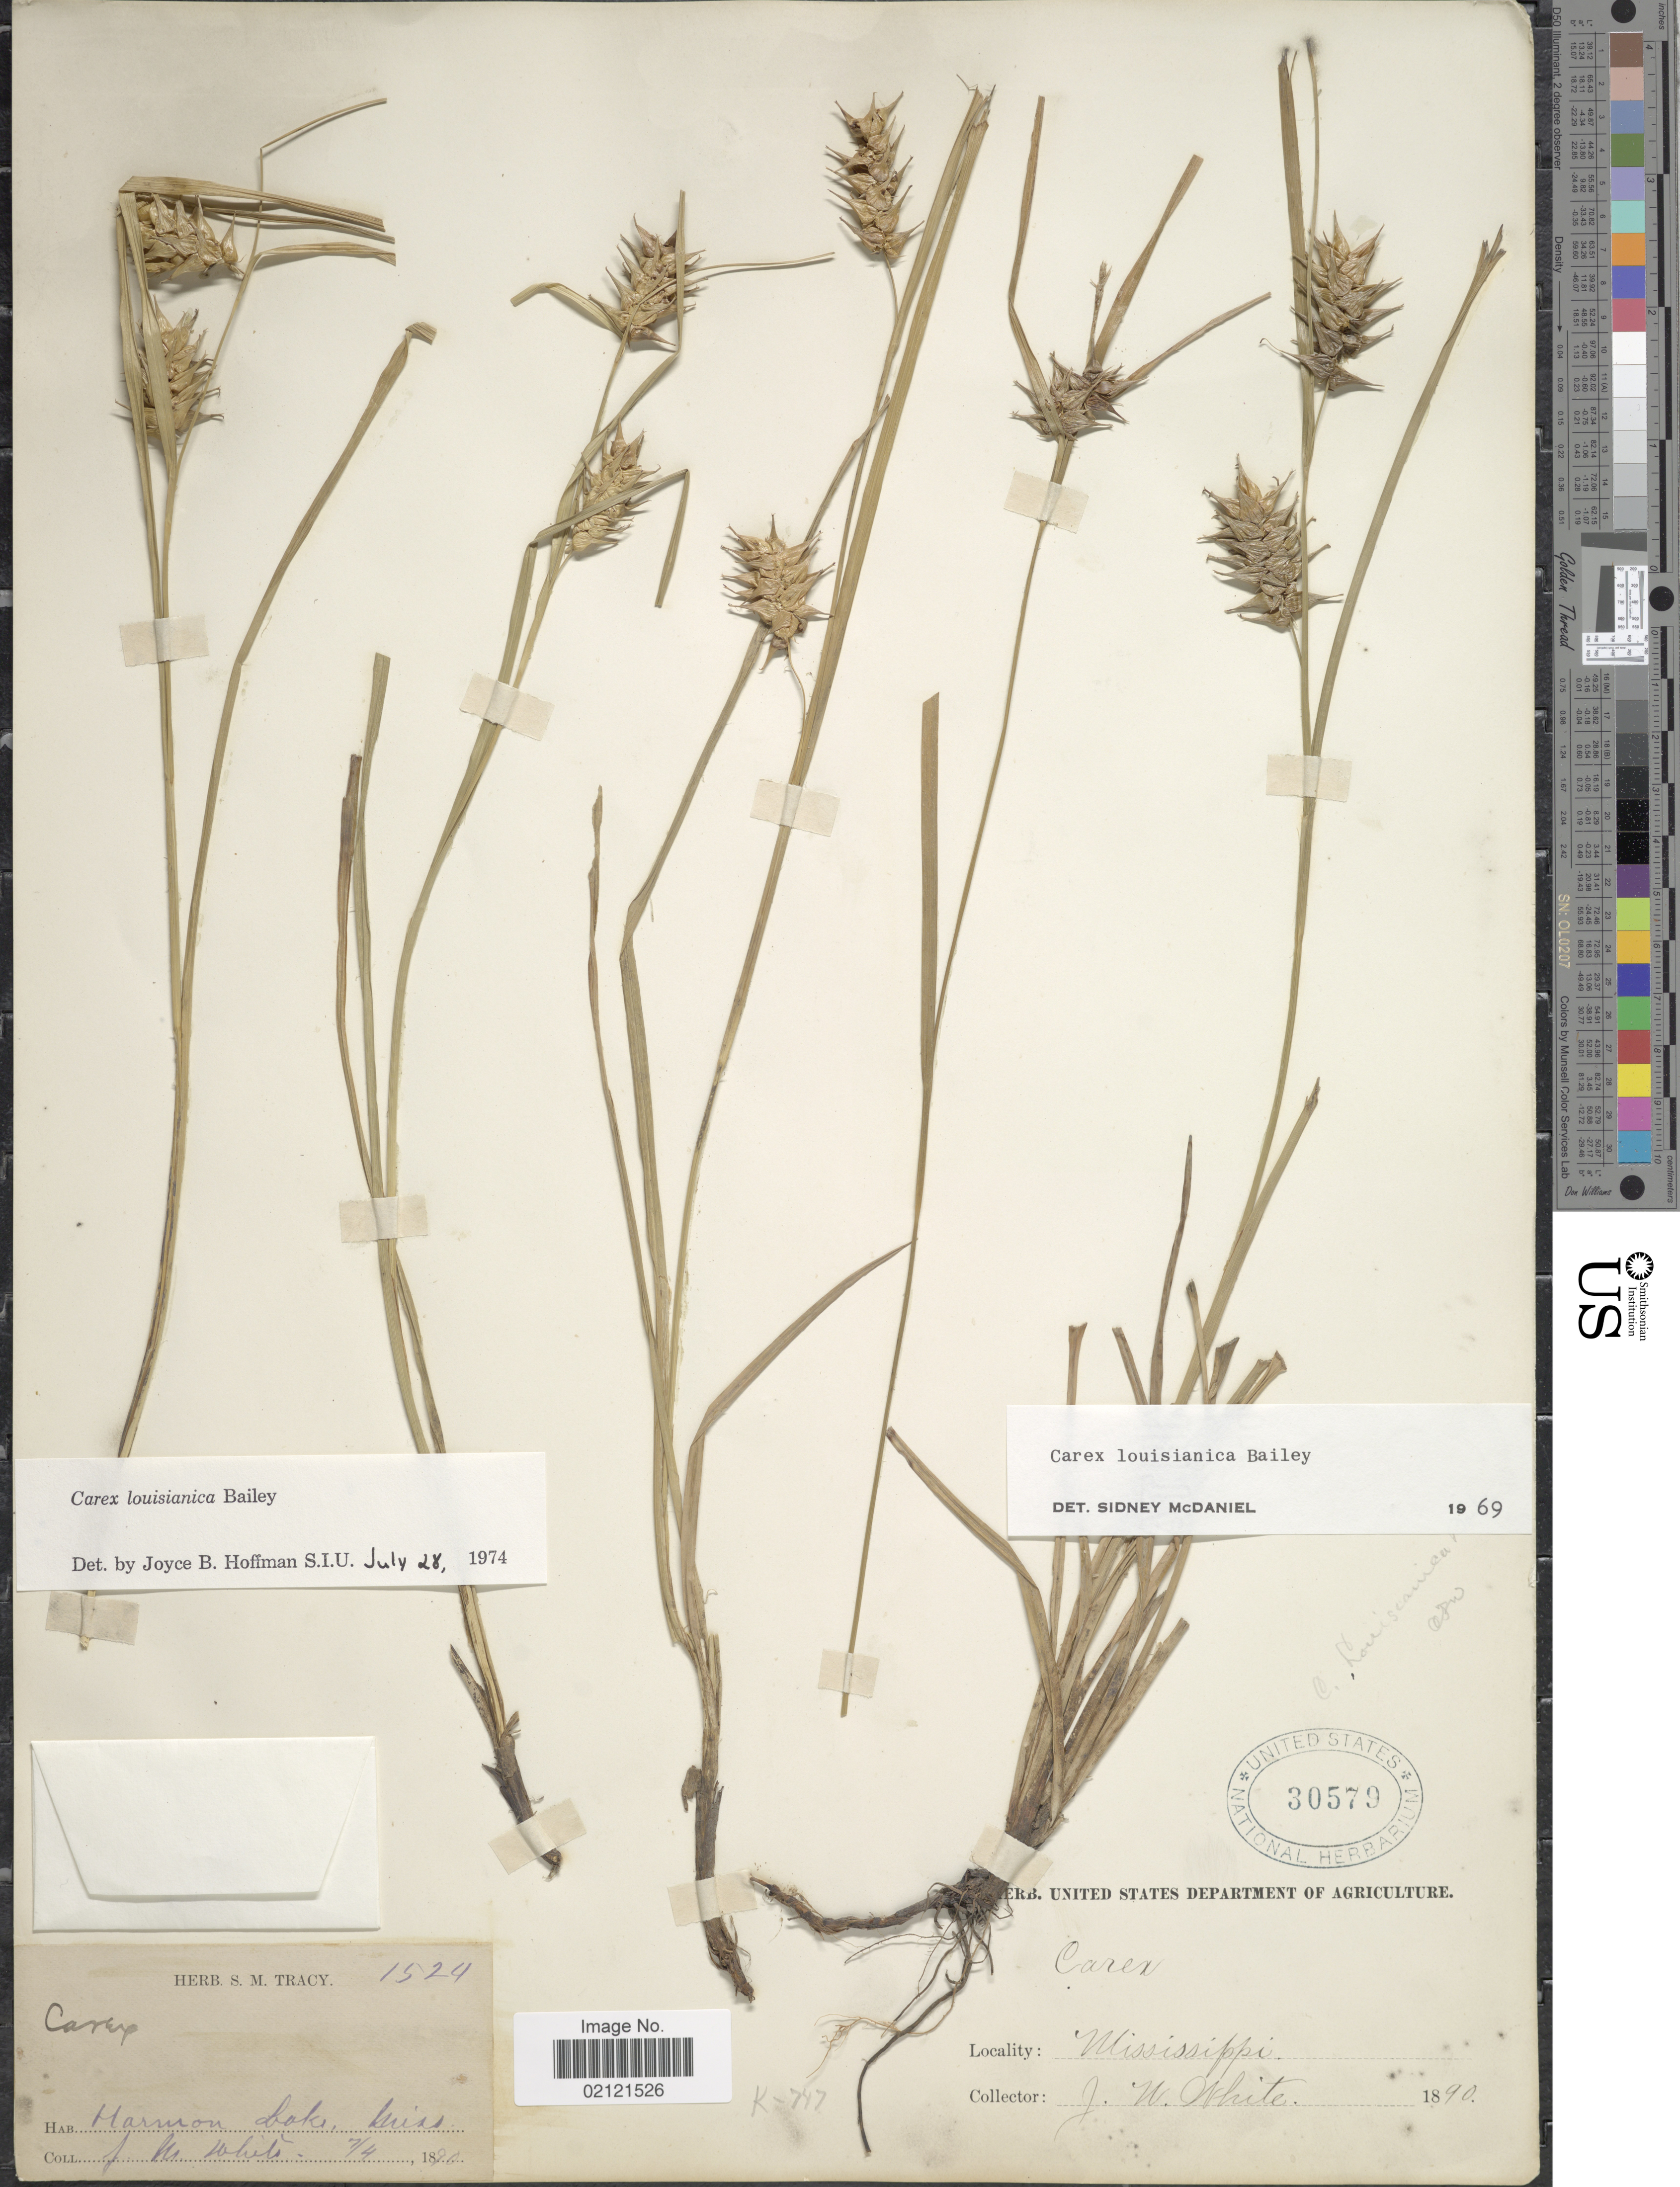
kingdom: Plantae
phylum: Tracheophyta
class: Liliopsida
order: Poales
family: Cyperaceae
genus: Carex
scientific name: Carex louisianica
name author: L.H. Bailey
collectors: J. W. White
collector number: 1524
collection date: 1890-07-04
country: United States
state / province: Mississippi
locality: Harmon Lake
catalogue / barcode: US 30579